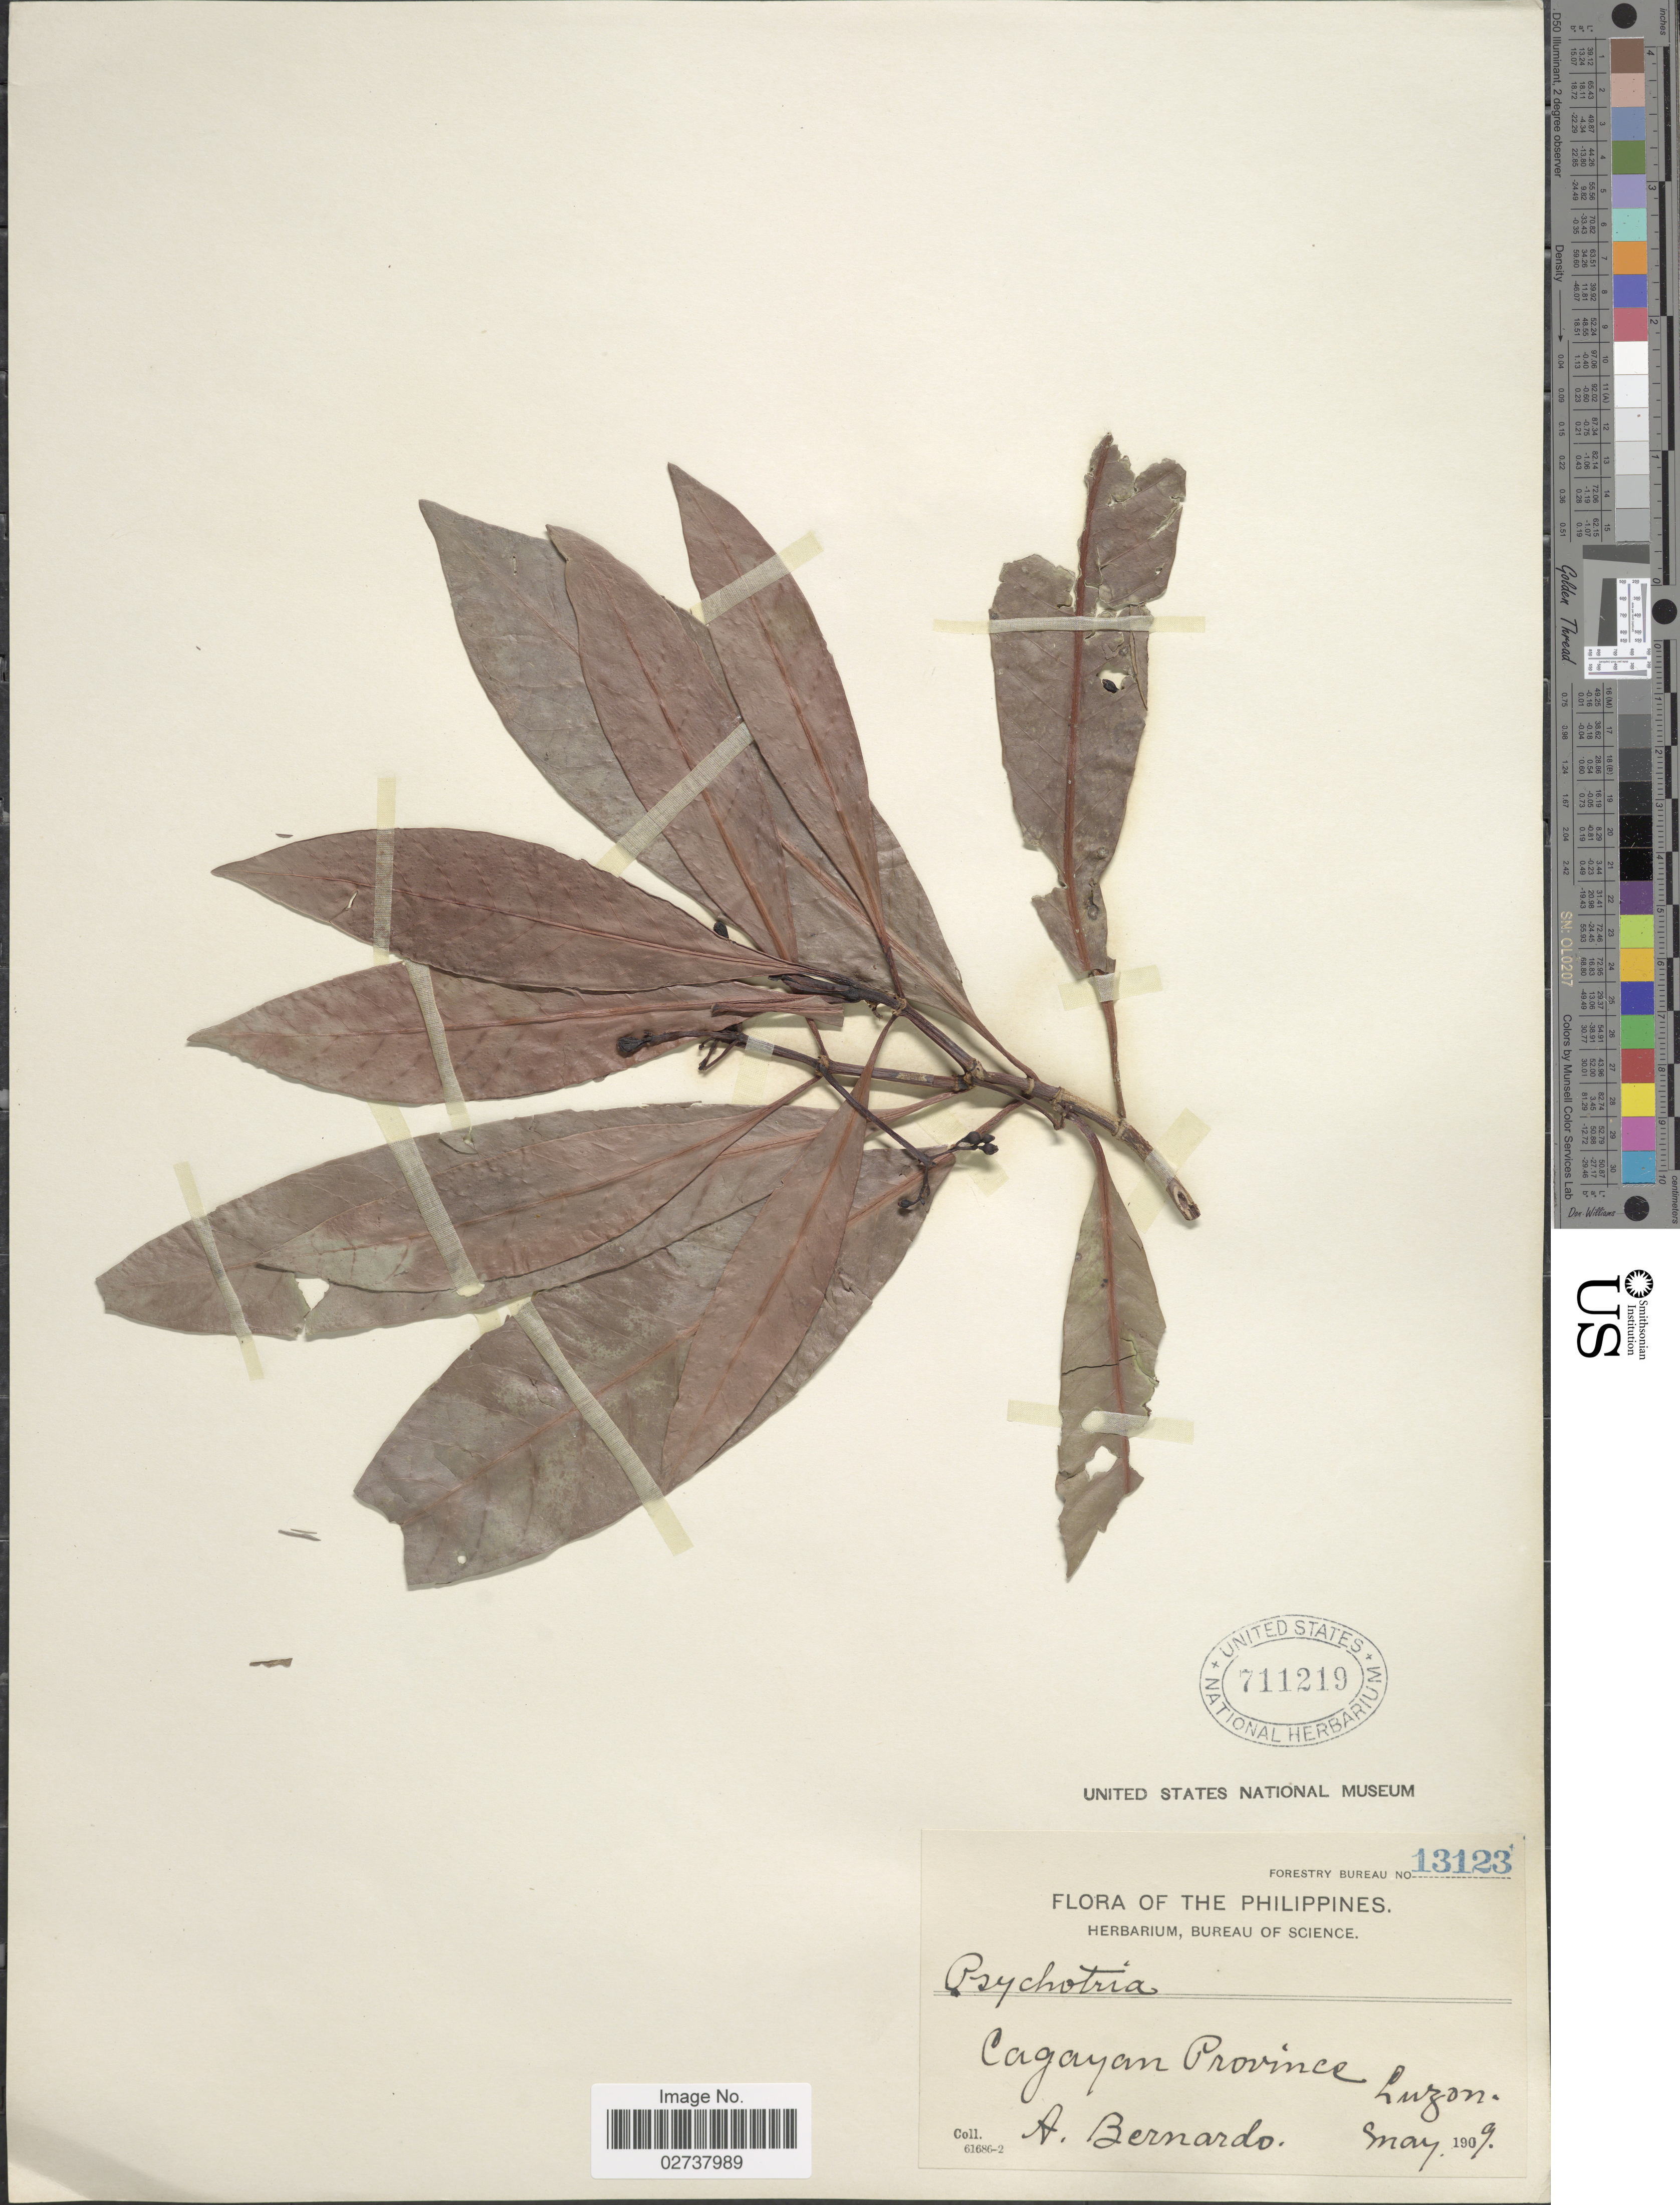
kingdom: Plantae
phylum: Tracheophyta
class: Magnoliopsida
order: Gentianales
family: Rubiaceae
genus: Psychotria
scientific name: Psychotria sp.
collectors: A. Bernardo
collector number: Forestry Bureau 13123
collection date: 1909-05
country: Philippines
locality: Cagayan Province Luzon.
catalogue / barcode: US 711219